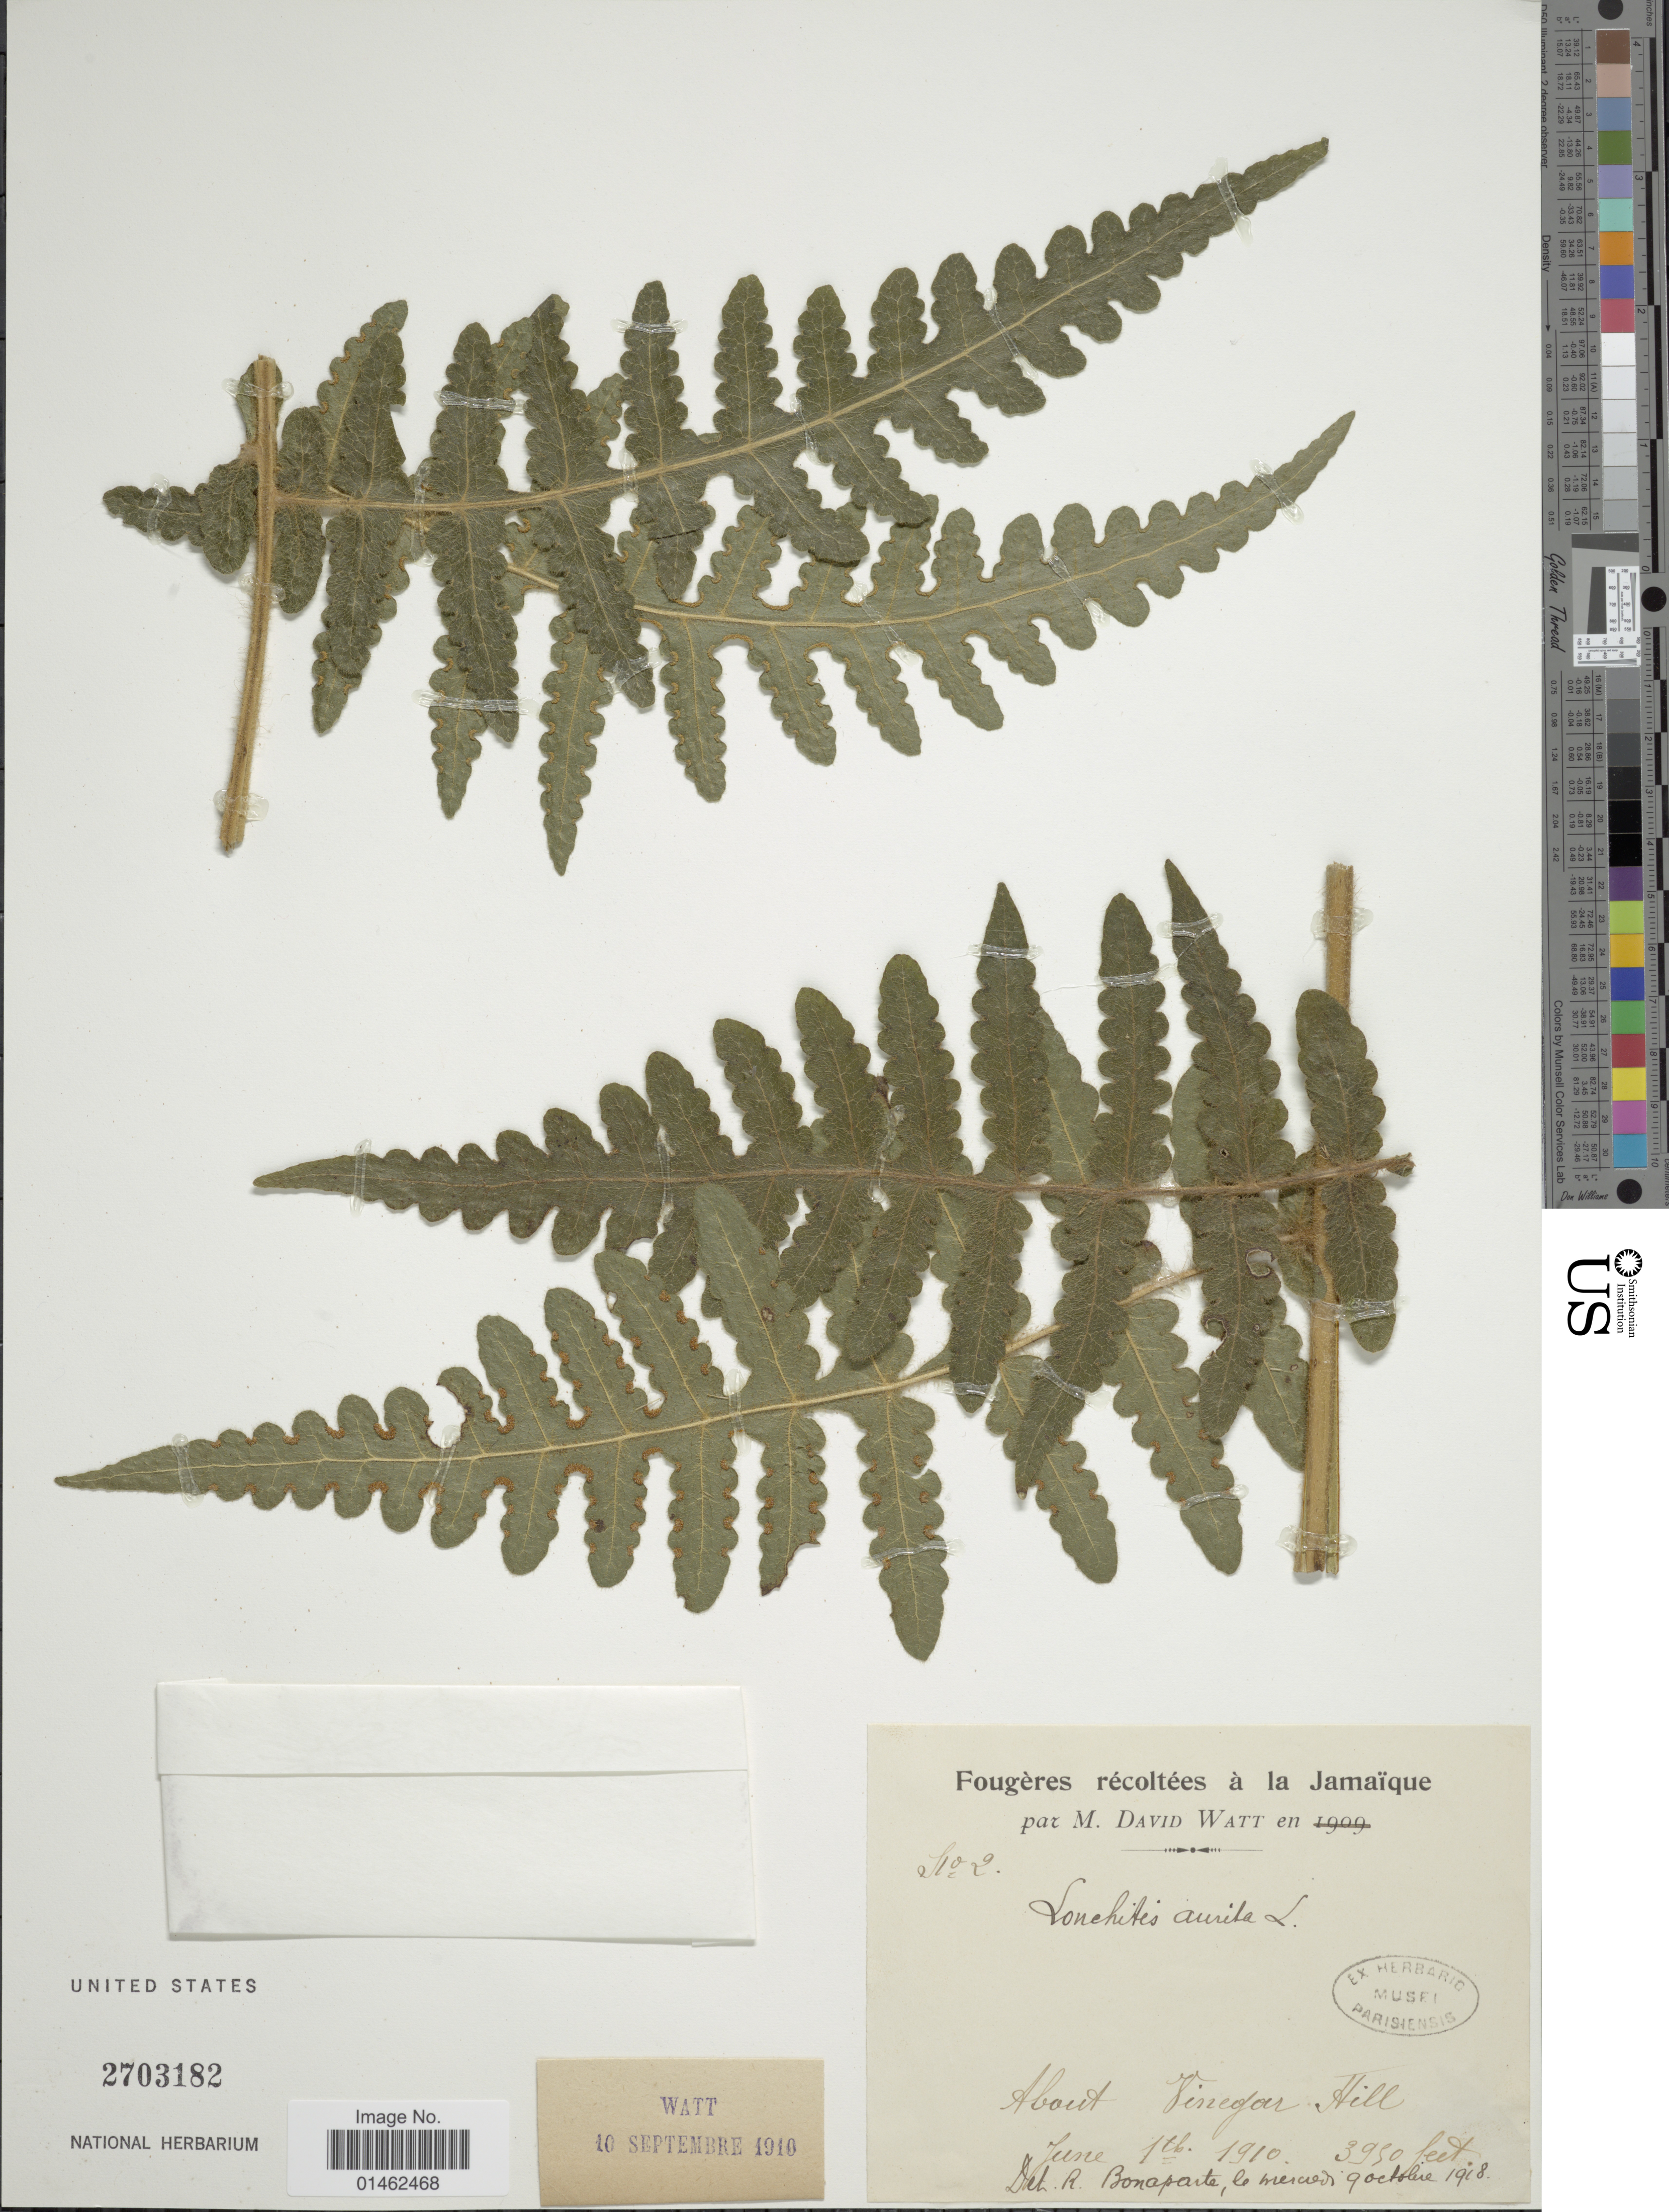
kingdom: Plantae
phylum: Tracheophyta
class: Polypodiopsida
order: Polypodiales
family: Dennstaedtiaceae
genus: Blotiella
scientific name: Blotiella lindeniana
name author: (Hook.) R.M. Tryon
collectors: M. Watt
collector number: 2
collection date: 1910-06-01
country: Jamaica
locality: About Vinegar Hill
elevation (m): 1204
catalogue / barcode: US 2703182